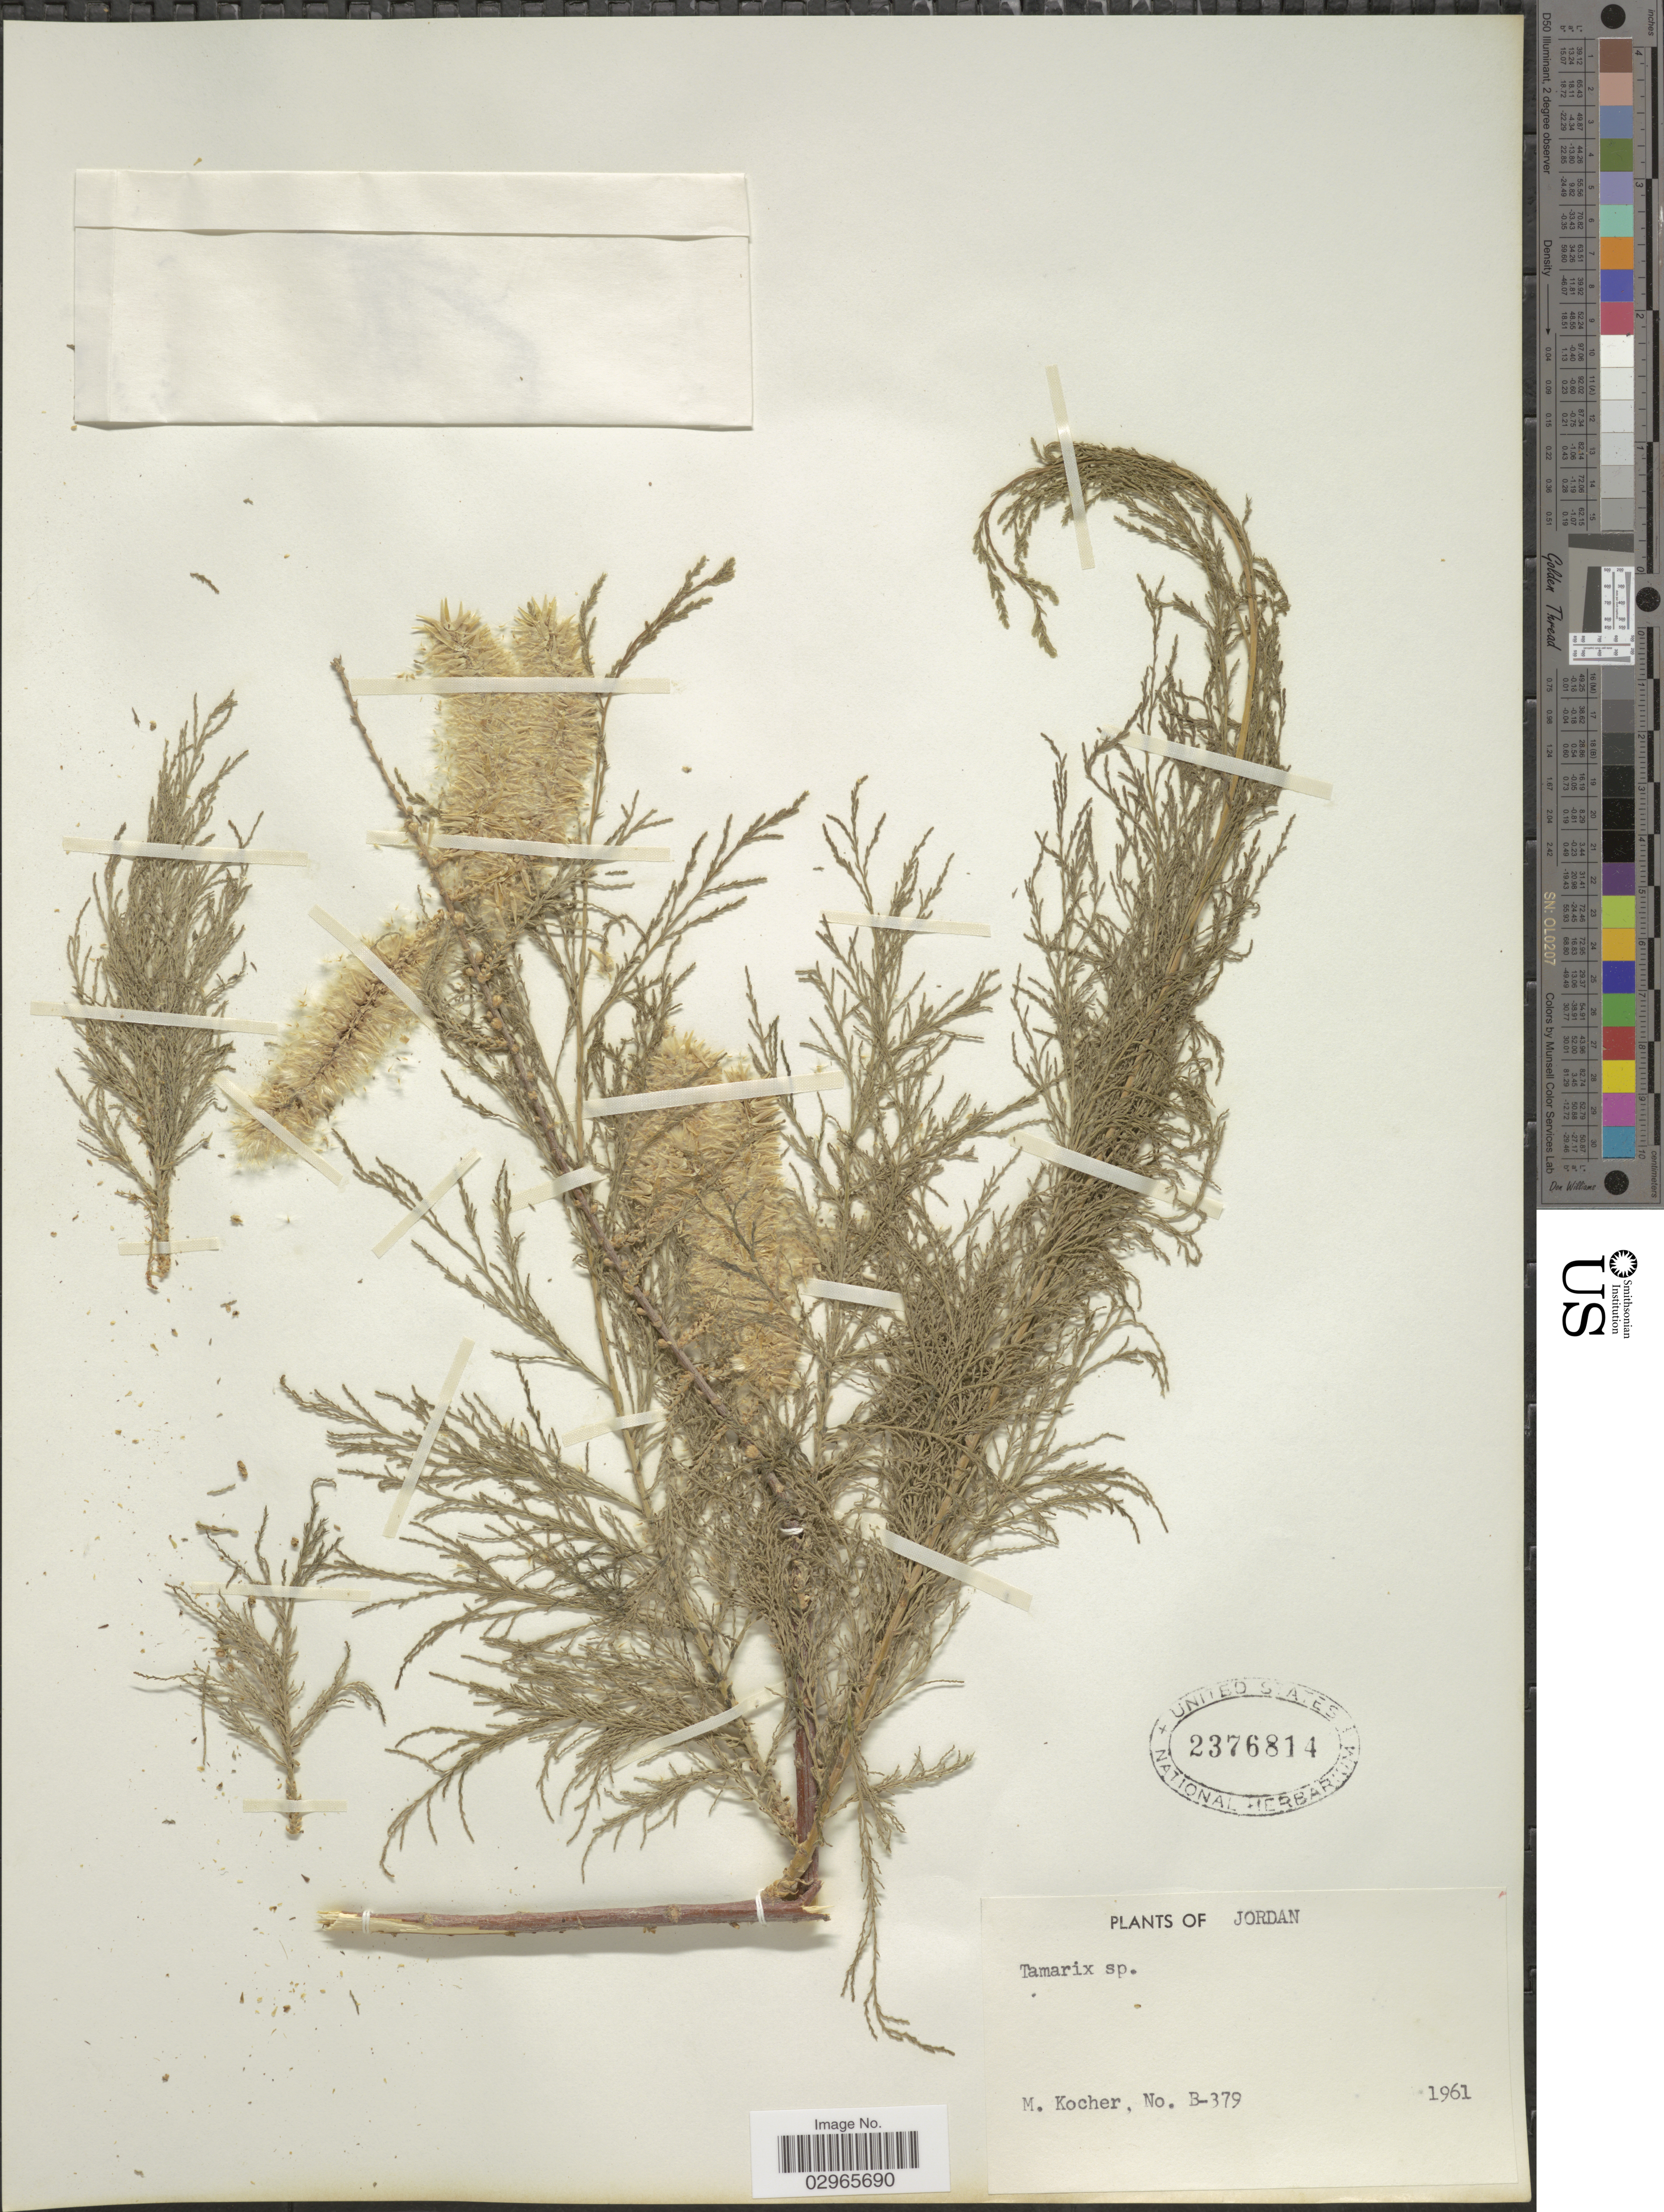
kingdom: Plantae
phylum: Tracheophyta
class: Magnoliopsida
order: Caryophyllales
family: Tamaricaceae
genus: Tamarix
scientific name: Tamarix sp.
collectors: M. Kocher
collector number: B-879*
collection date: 1961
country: Jordan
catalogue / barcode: US 2376814